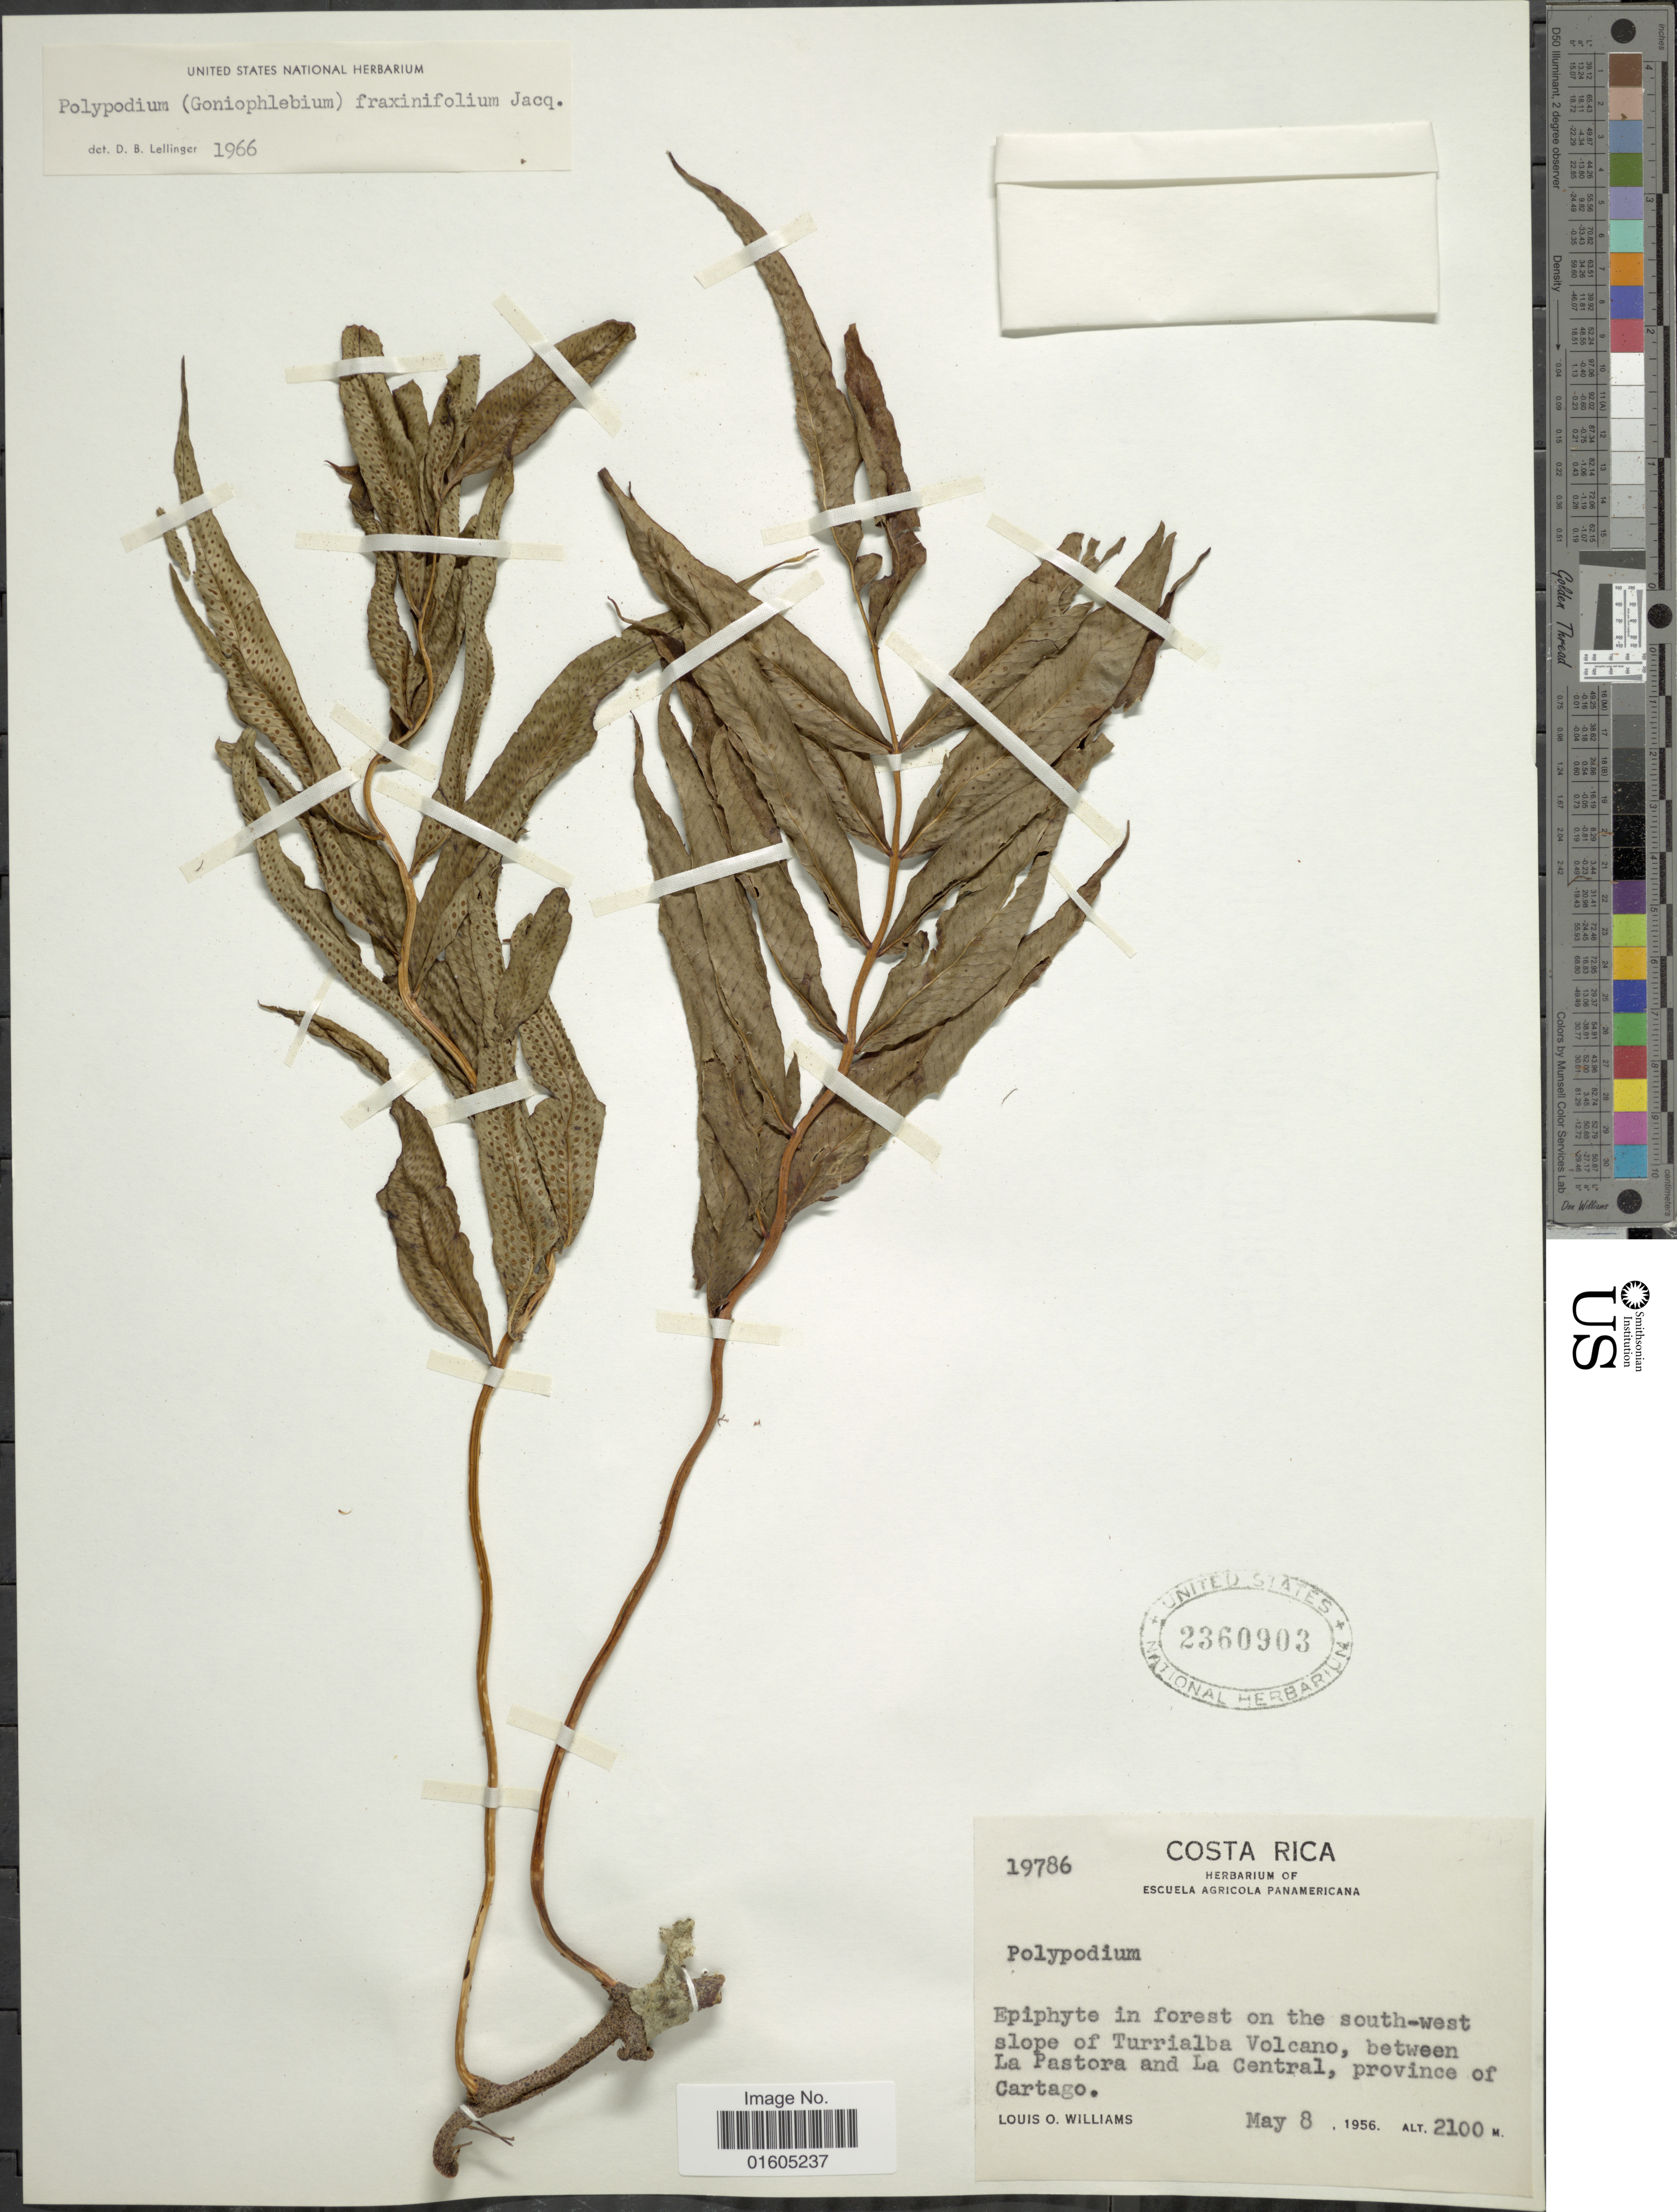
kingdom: Plantae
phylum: Tracheophyta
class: Polypodiopsida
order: Polypodiales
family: Polypodiaceae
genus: Serpocaulon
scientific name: Serpocaulon fraxinifolium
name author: (Jacq.) A.R. Sm.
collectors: L. O. Williams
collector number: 19786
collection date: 1956-05-08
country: Costa Rica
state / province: Cartago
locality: Costa Rica. in forest on the south-west slope of Turrialba Volcano, between La Pastora and La Central, province of Cartago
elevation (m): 2100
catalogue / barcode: US 2360903